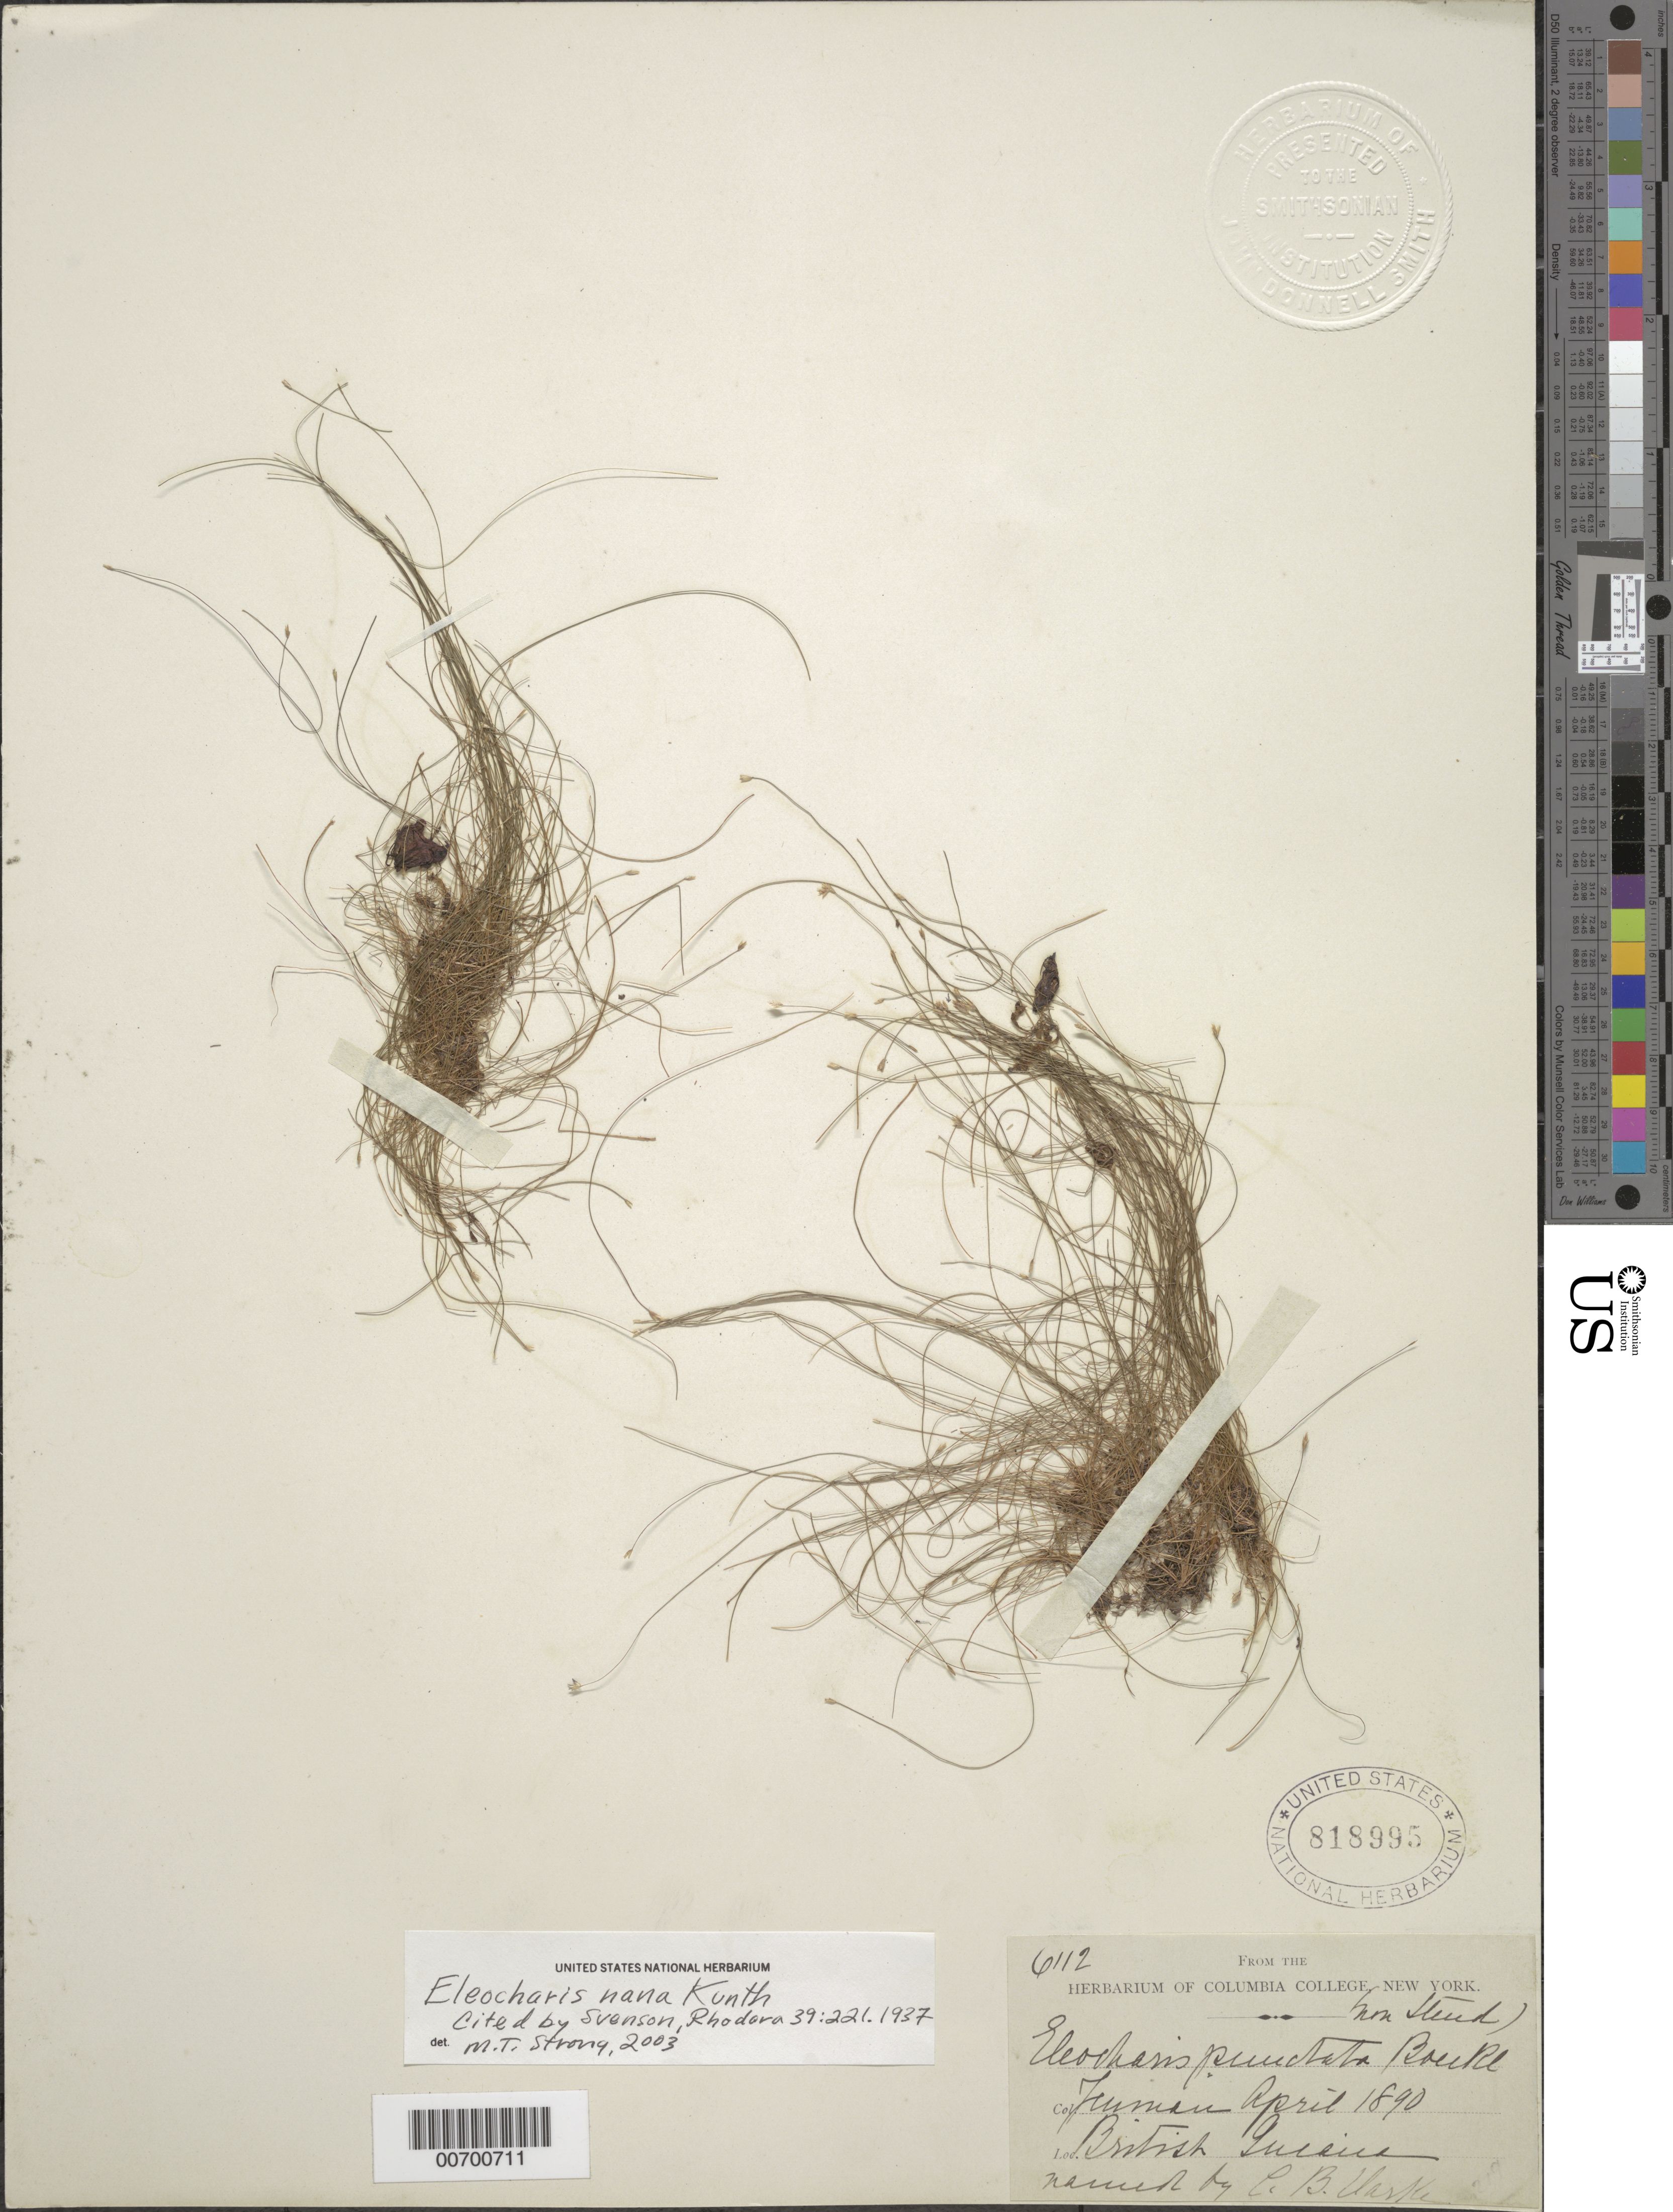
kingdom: Plantae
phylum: Tracheophyta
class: Liliopsida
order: Poales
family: Cyperaceae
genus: Eleocharis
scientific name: Eleocharis nana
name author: Kunth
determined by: Strong, M. T., (US), Smithsonian Institution - National Museum of Natural History (UNITED STATES)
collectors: G. S. Jenman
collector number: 6112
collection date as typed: April 1890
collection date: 1890-04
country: Guyana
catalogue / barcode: US 818995